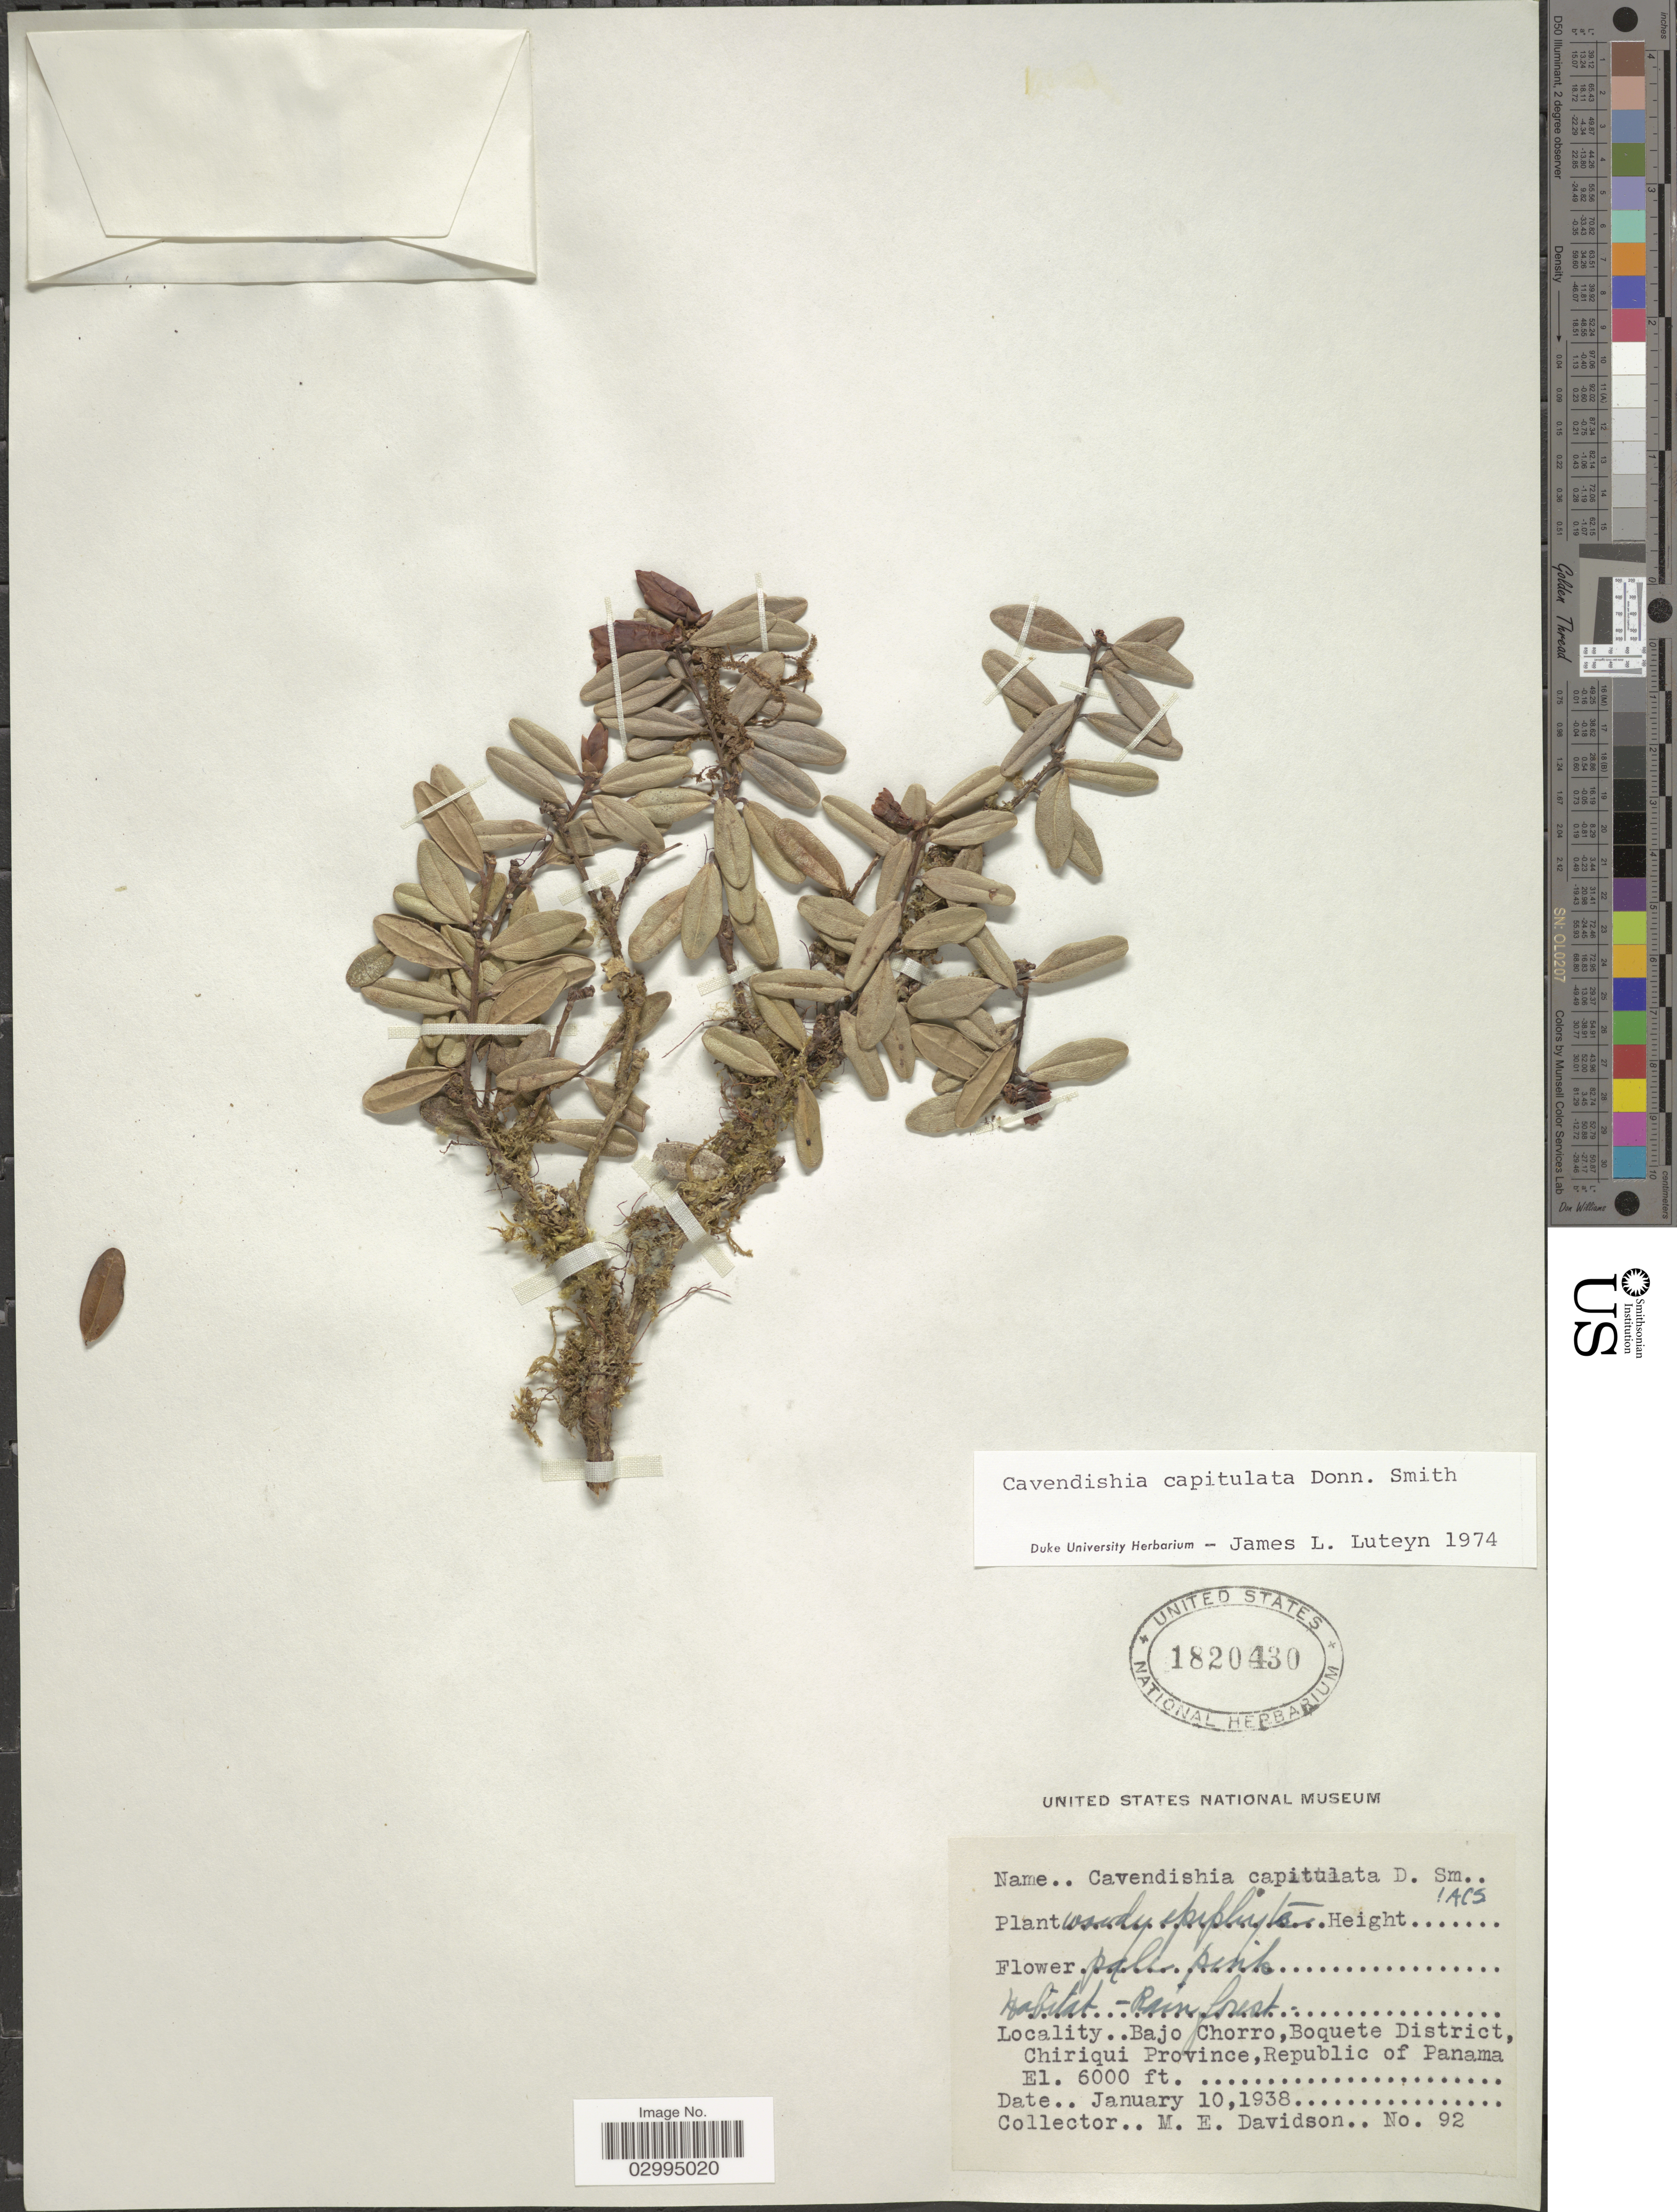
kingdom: Plantae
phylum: Tracheophyta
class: Magnoliopsida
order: Ericales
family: Ericaceae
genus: Cavendishia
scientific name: Cavendishia capitulata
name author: Donn. Sm.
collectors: M. E. Davidson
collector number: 92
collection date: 1938-01-10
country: Panama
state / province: Chiriqui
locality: Bajo Chorro, Boquete District, Chiriqui Province, Republic of Panama.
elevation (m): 1829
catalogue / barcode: US 1820430